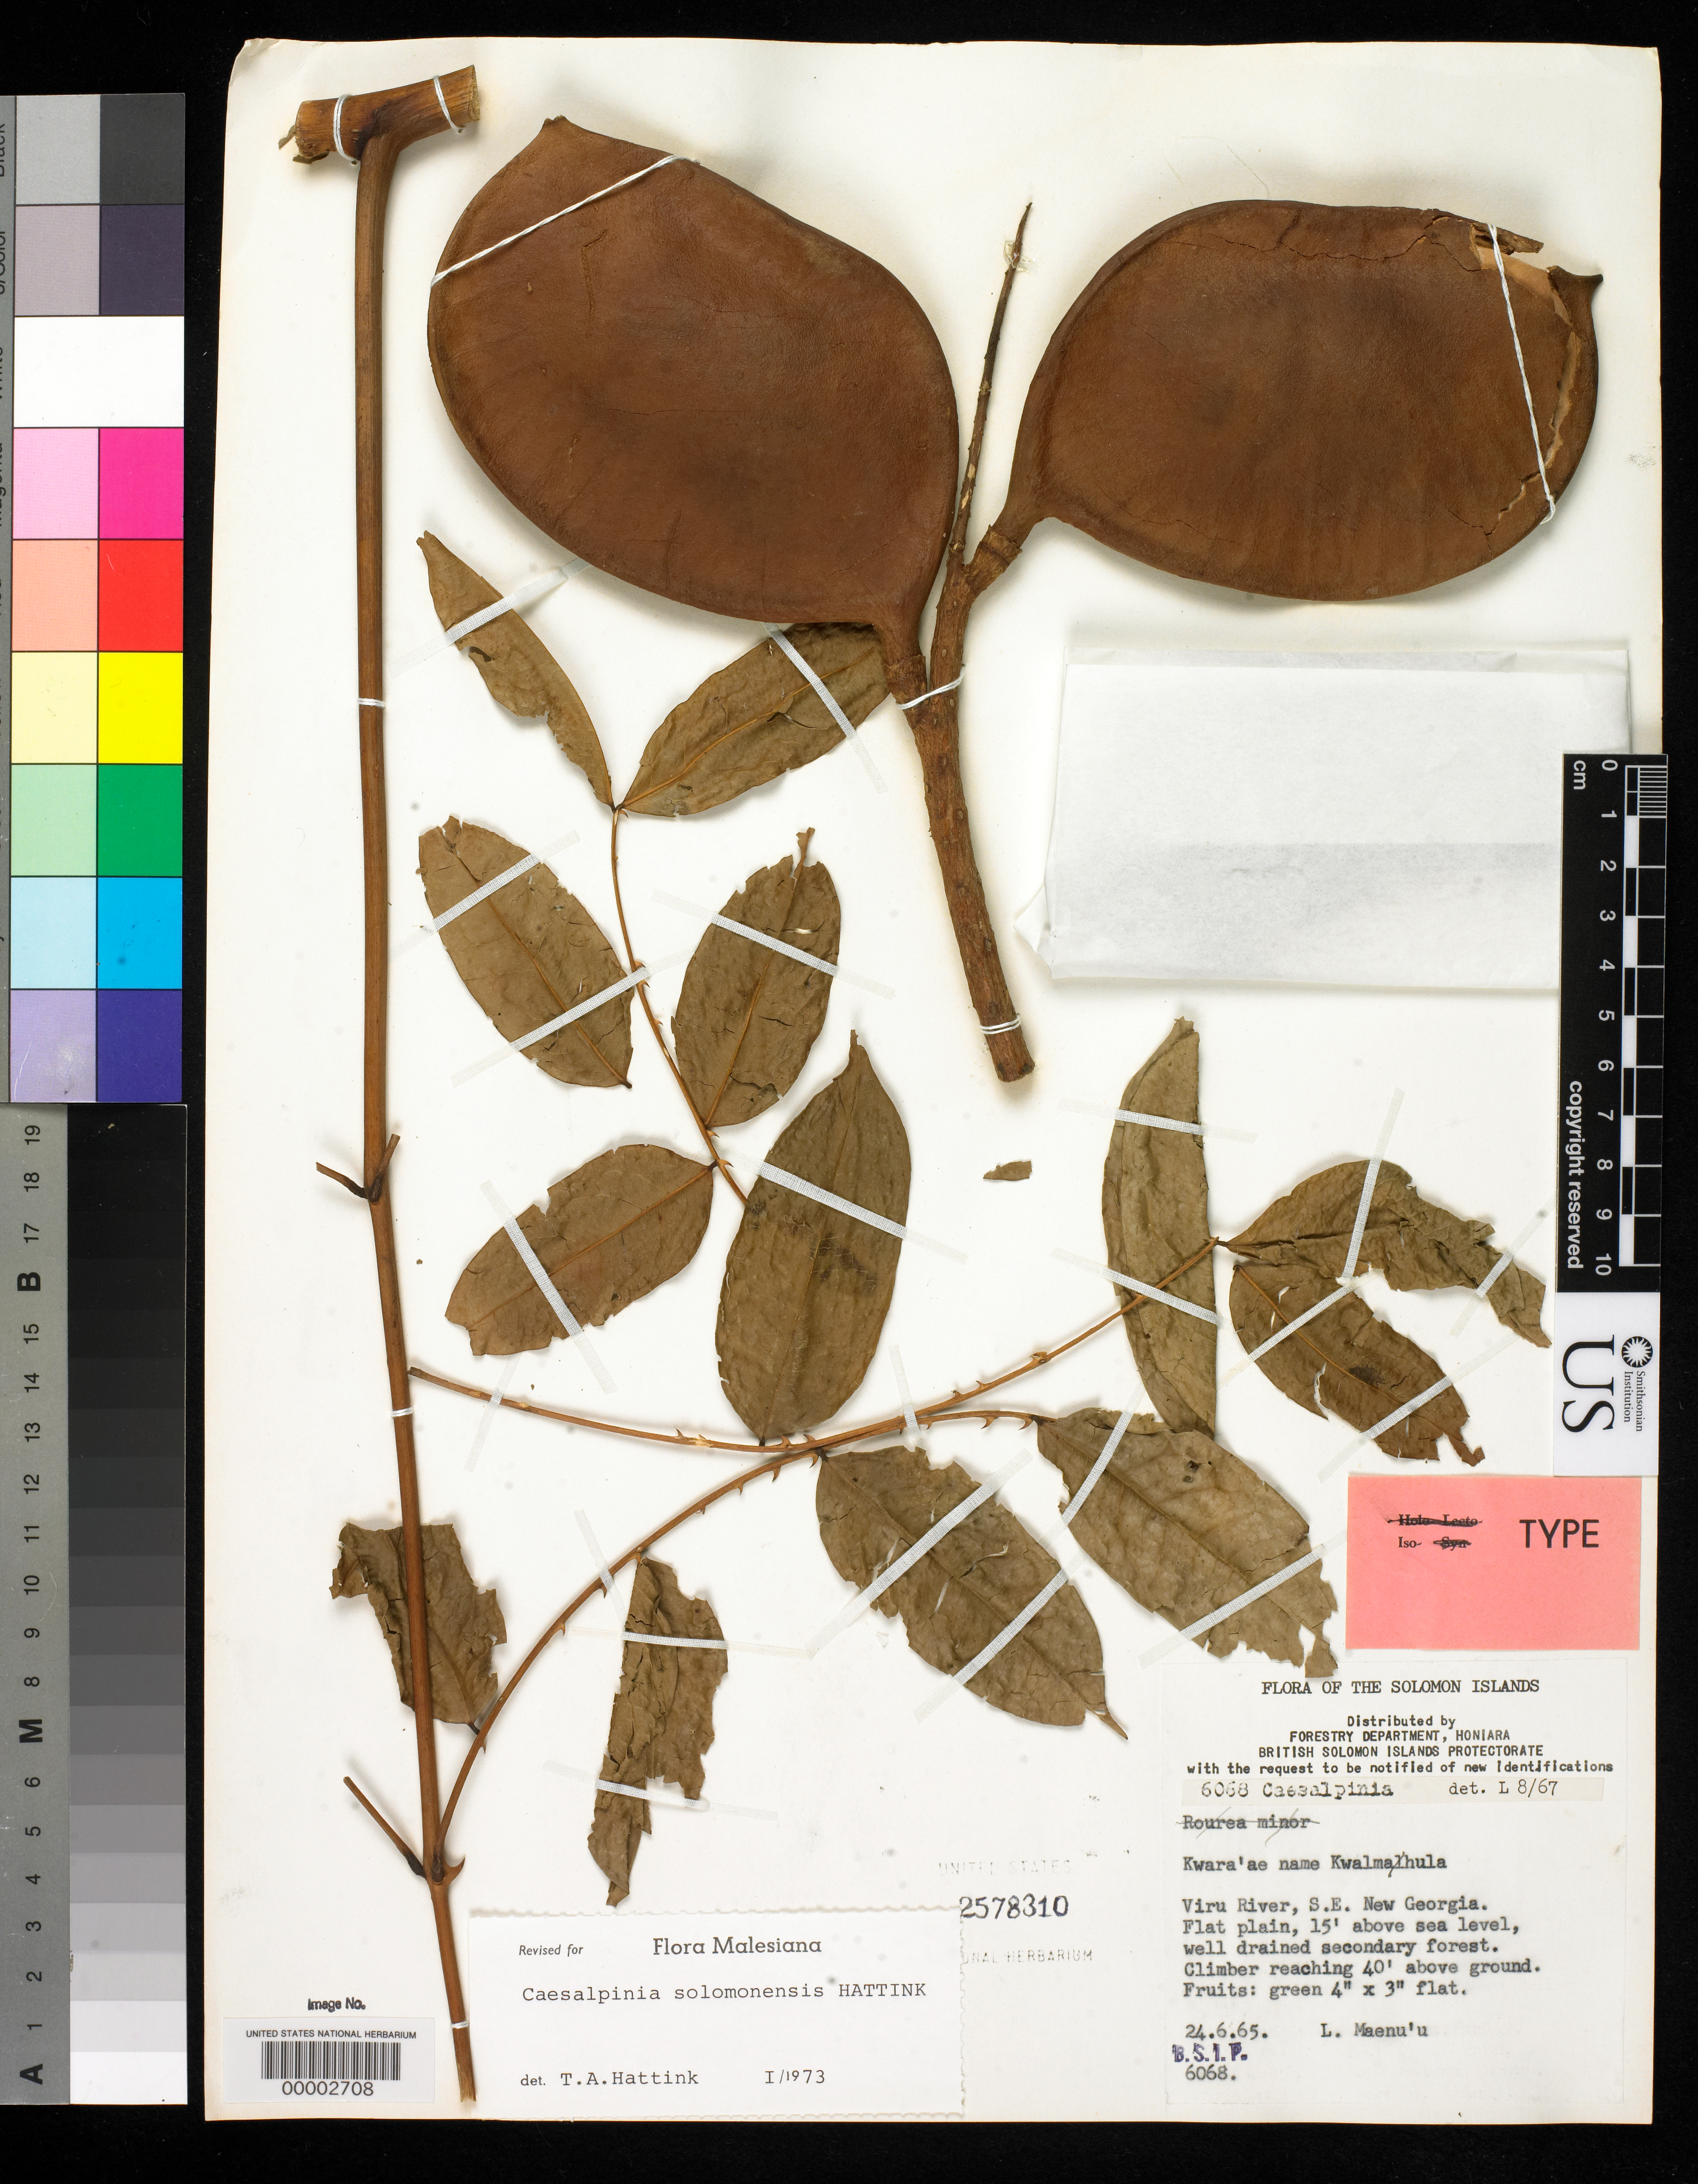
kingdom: Plantae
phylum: Tracheophyta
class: Magnoliopsida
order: Fabales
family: Fabaceae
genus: Caesalpinia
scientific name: Caesalpinia solomonensis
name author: Hattink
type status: Isotype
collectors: L. Maenu'u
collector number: BSIP 6068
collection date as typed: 24 Jun 1965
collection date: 1965-06-24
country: Solomon Islands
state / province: Western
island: New Georgia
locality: Viru River, SE New Georgia.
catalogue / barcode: US 2578310